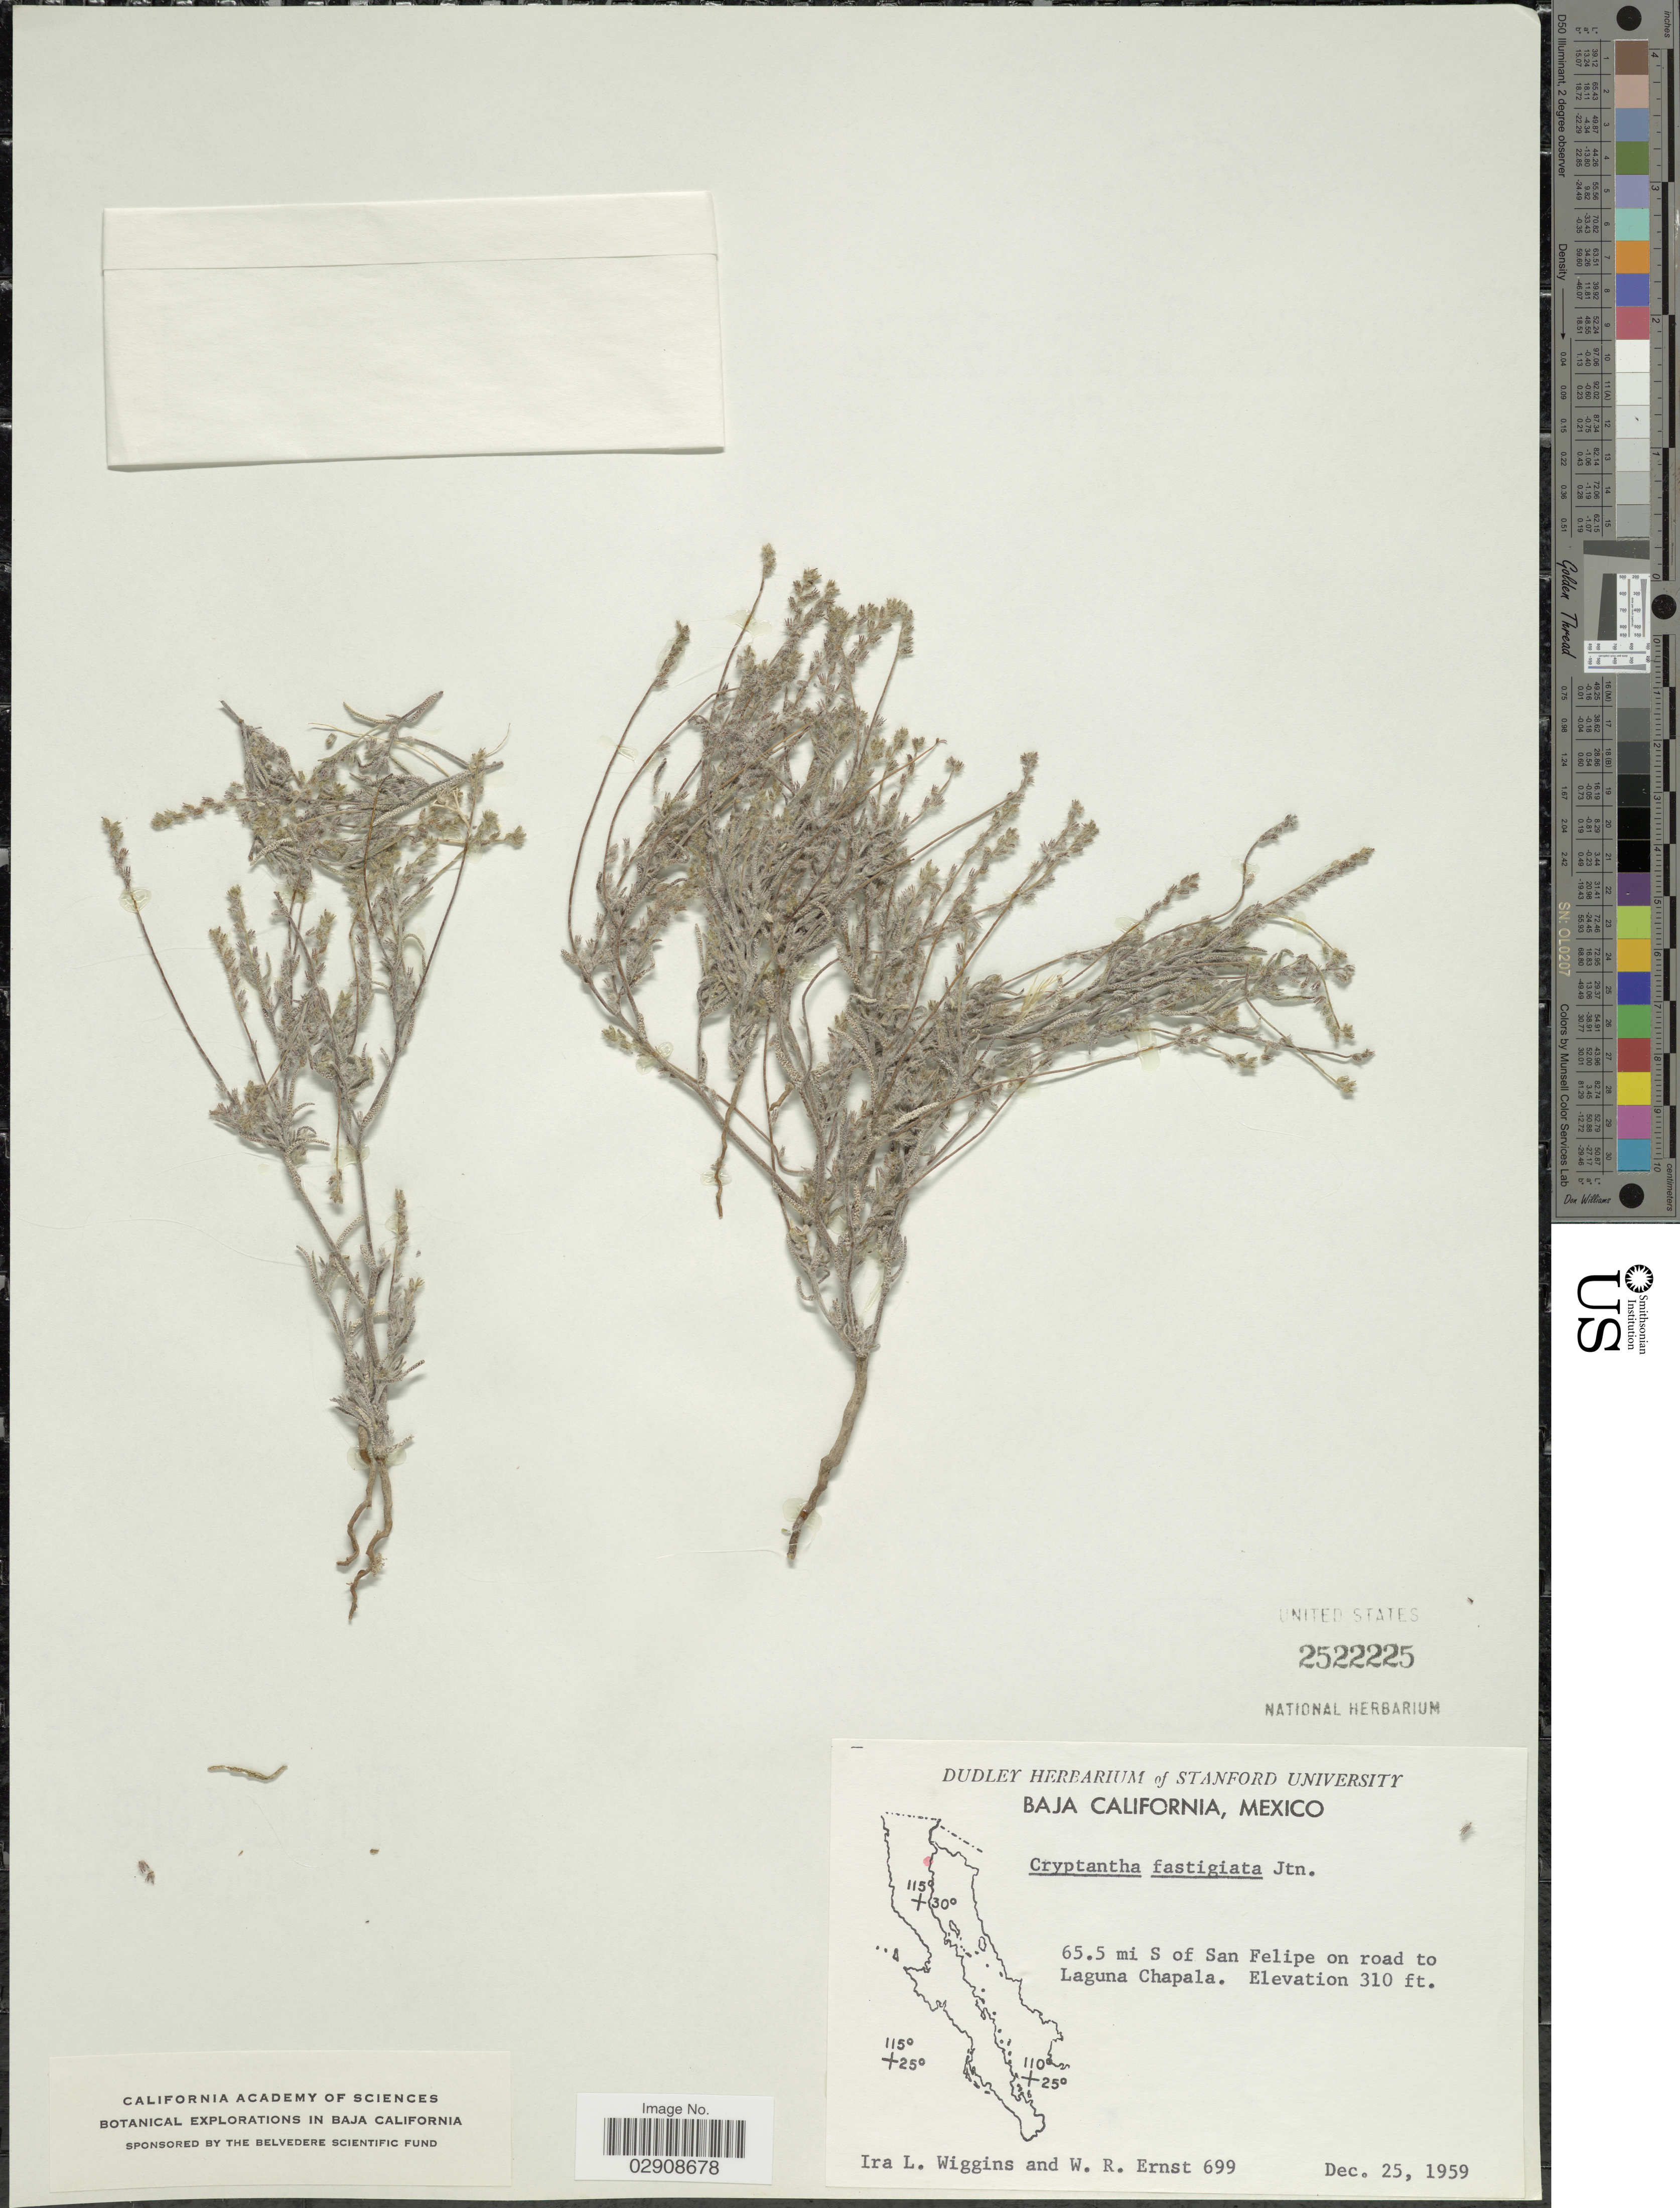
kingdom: Plantae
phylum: Tracheophyta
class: Magnoliopsida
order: Boraginales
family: Boraginaceae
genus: Cryptantha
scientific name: Cryptantha fastigiata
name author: I.M. Johnst.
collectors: I. L. Wiggins & W. R. Ernst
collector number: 699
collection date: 1959-12-25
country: Mexico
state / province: Baja California Norte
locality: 65.5 mi S of San Felipe on road to Laguna Chapala.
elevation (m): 94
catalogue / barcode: US 2522225